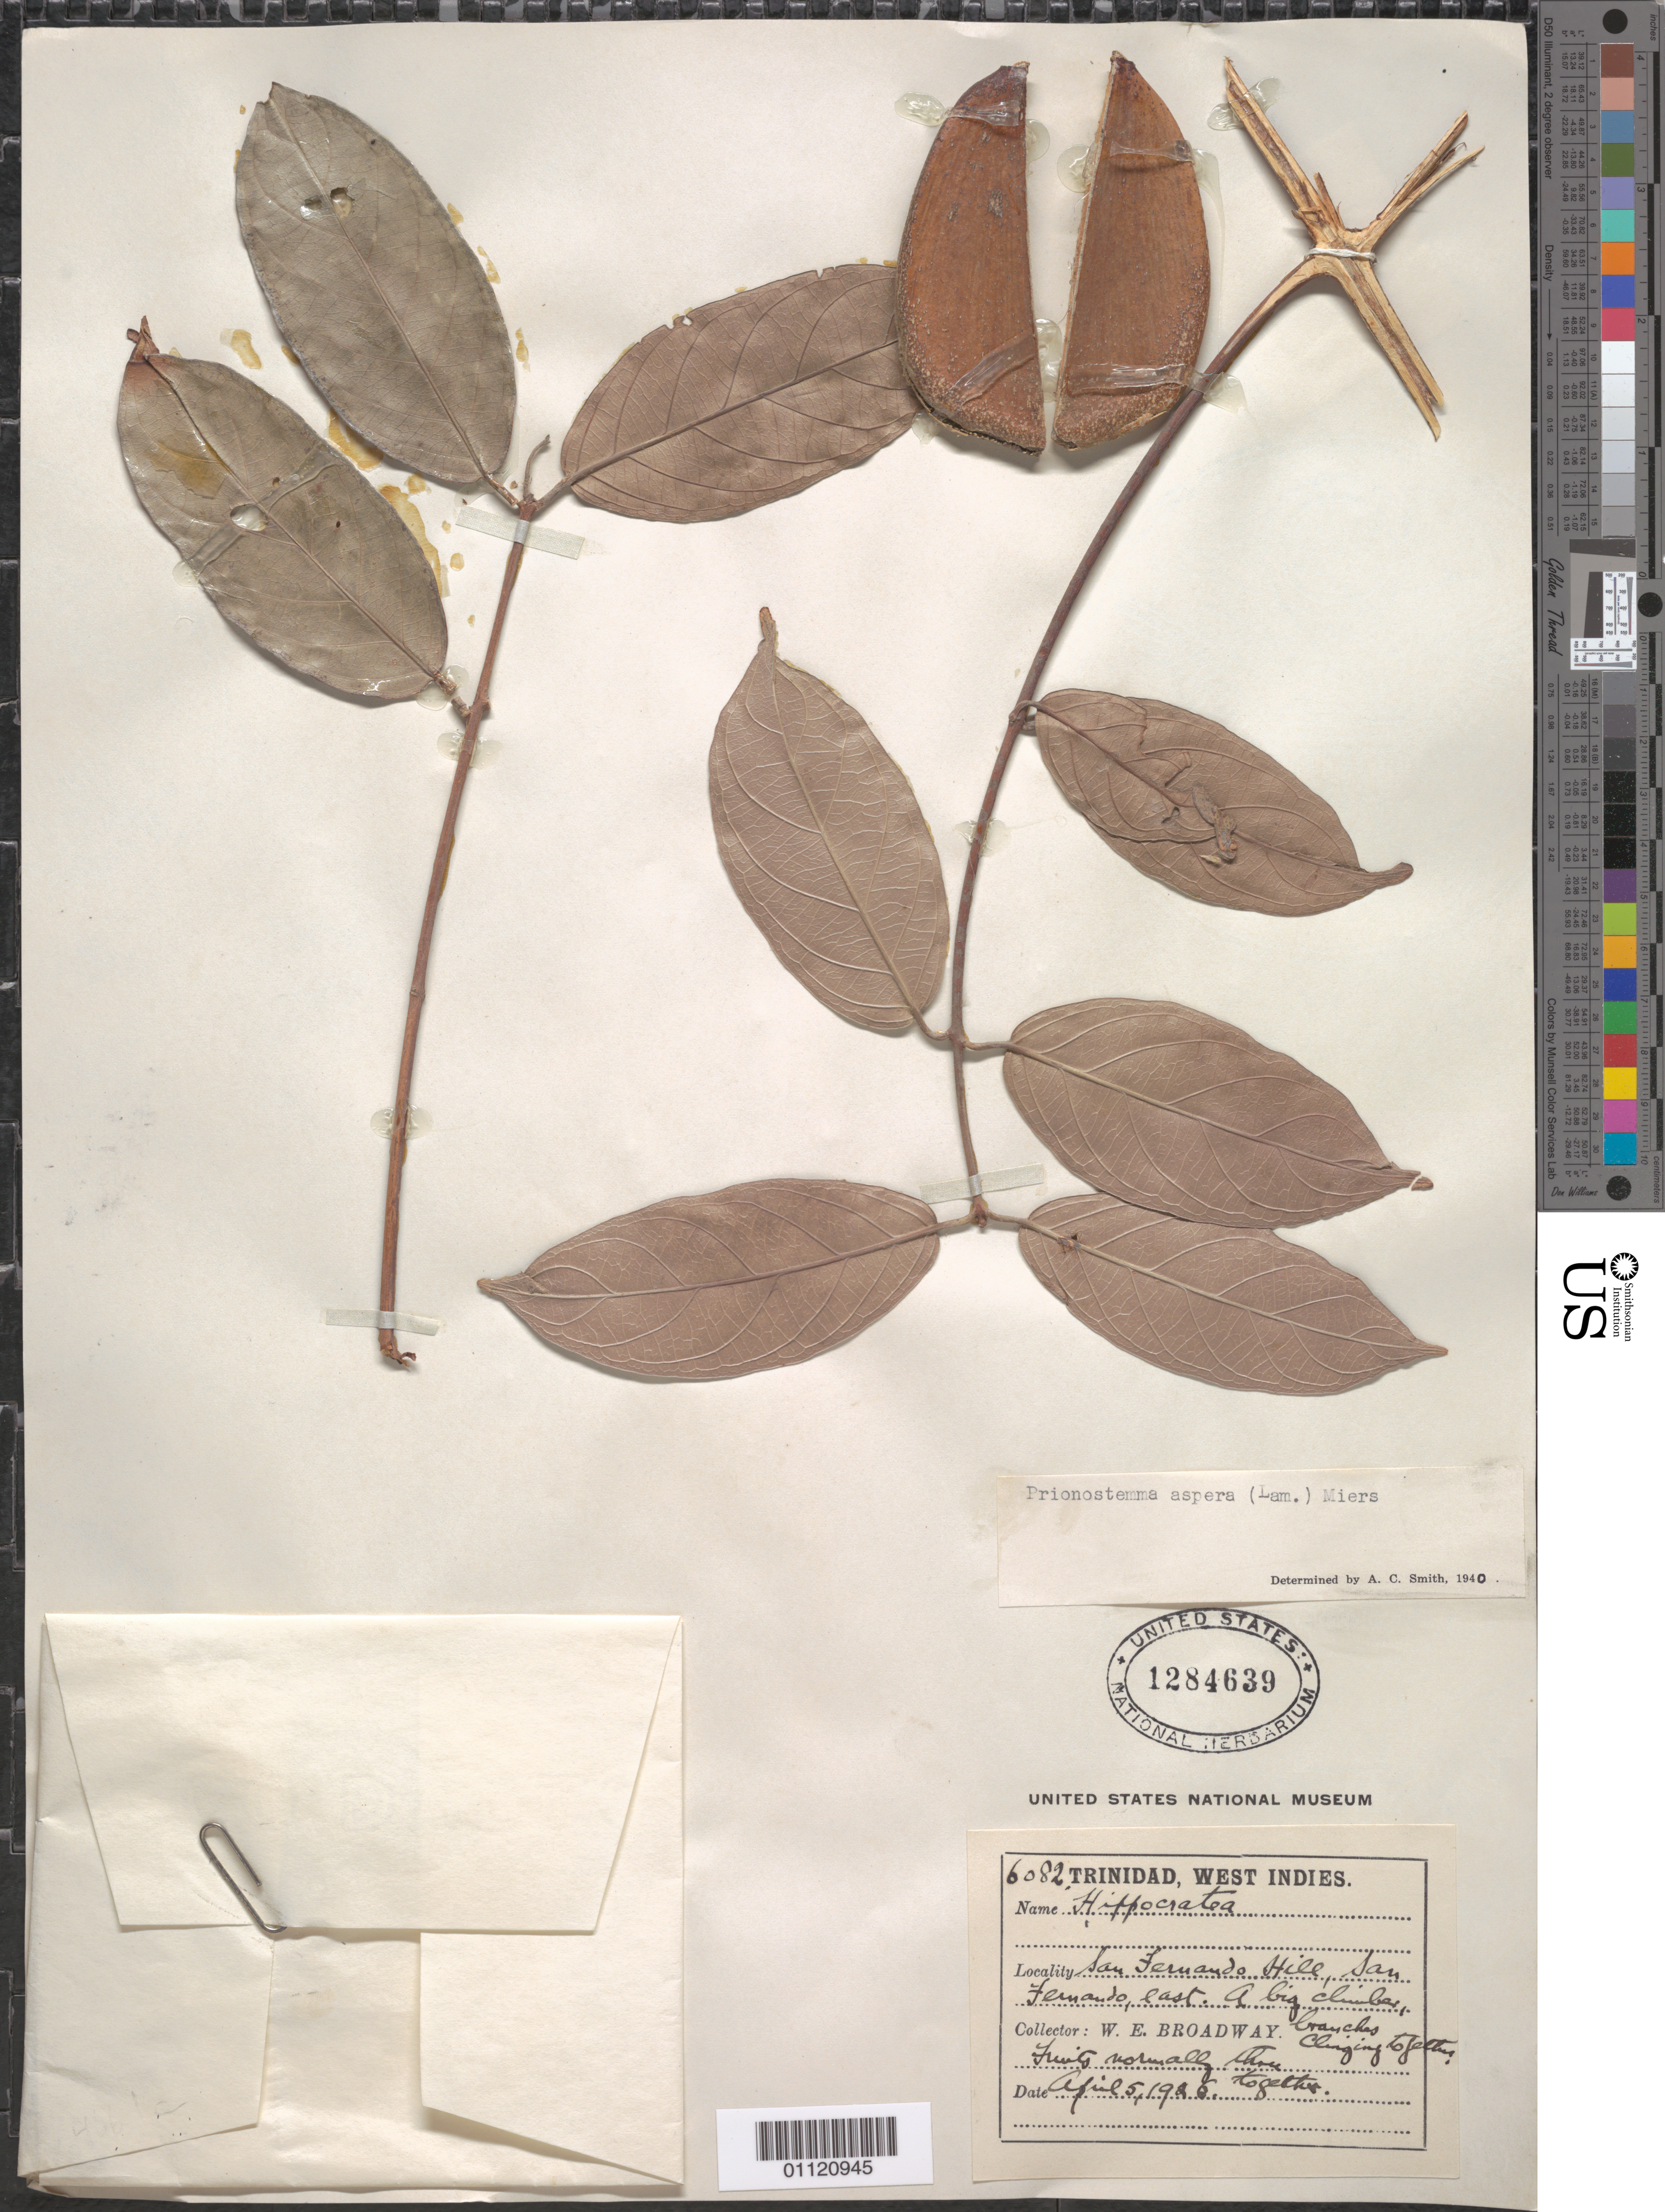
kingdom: Plantae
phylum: Tracheophyta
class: Magnoliopsida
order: Celastrales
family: Celastraceae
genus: Prionostemma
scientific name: Prionostemma aspera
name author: (Lam.) Miers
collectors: W. E. Broadway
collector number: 6082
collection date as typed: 05 Apr 1926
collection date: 1926-04-05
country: Trinidad and Tobago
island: Trinidad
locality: San Fernando Hill, San Fernando E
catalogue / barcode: US 1284639